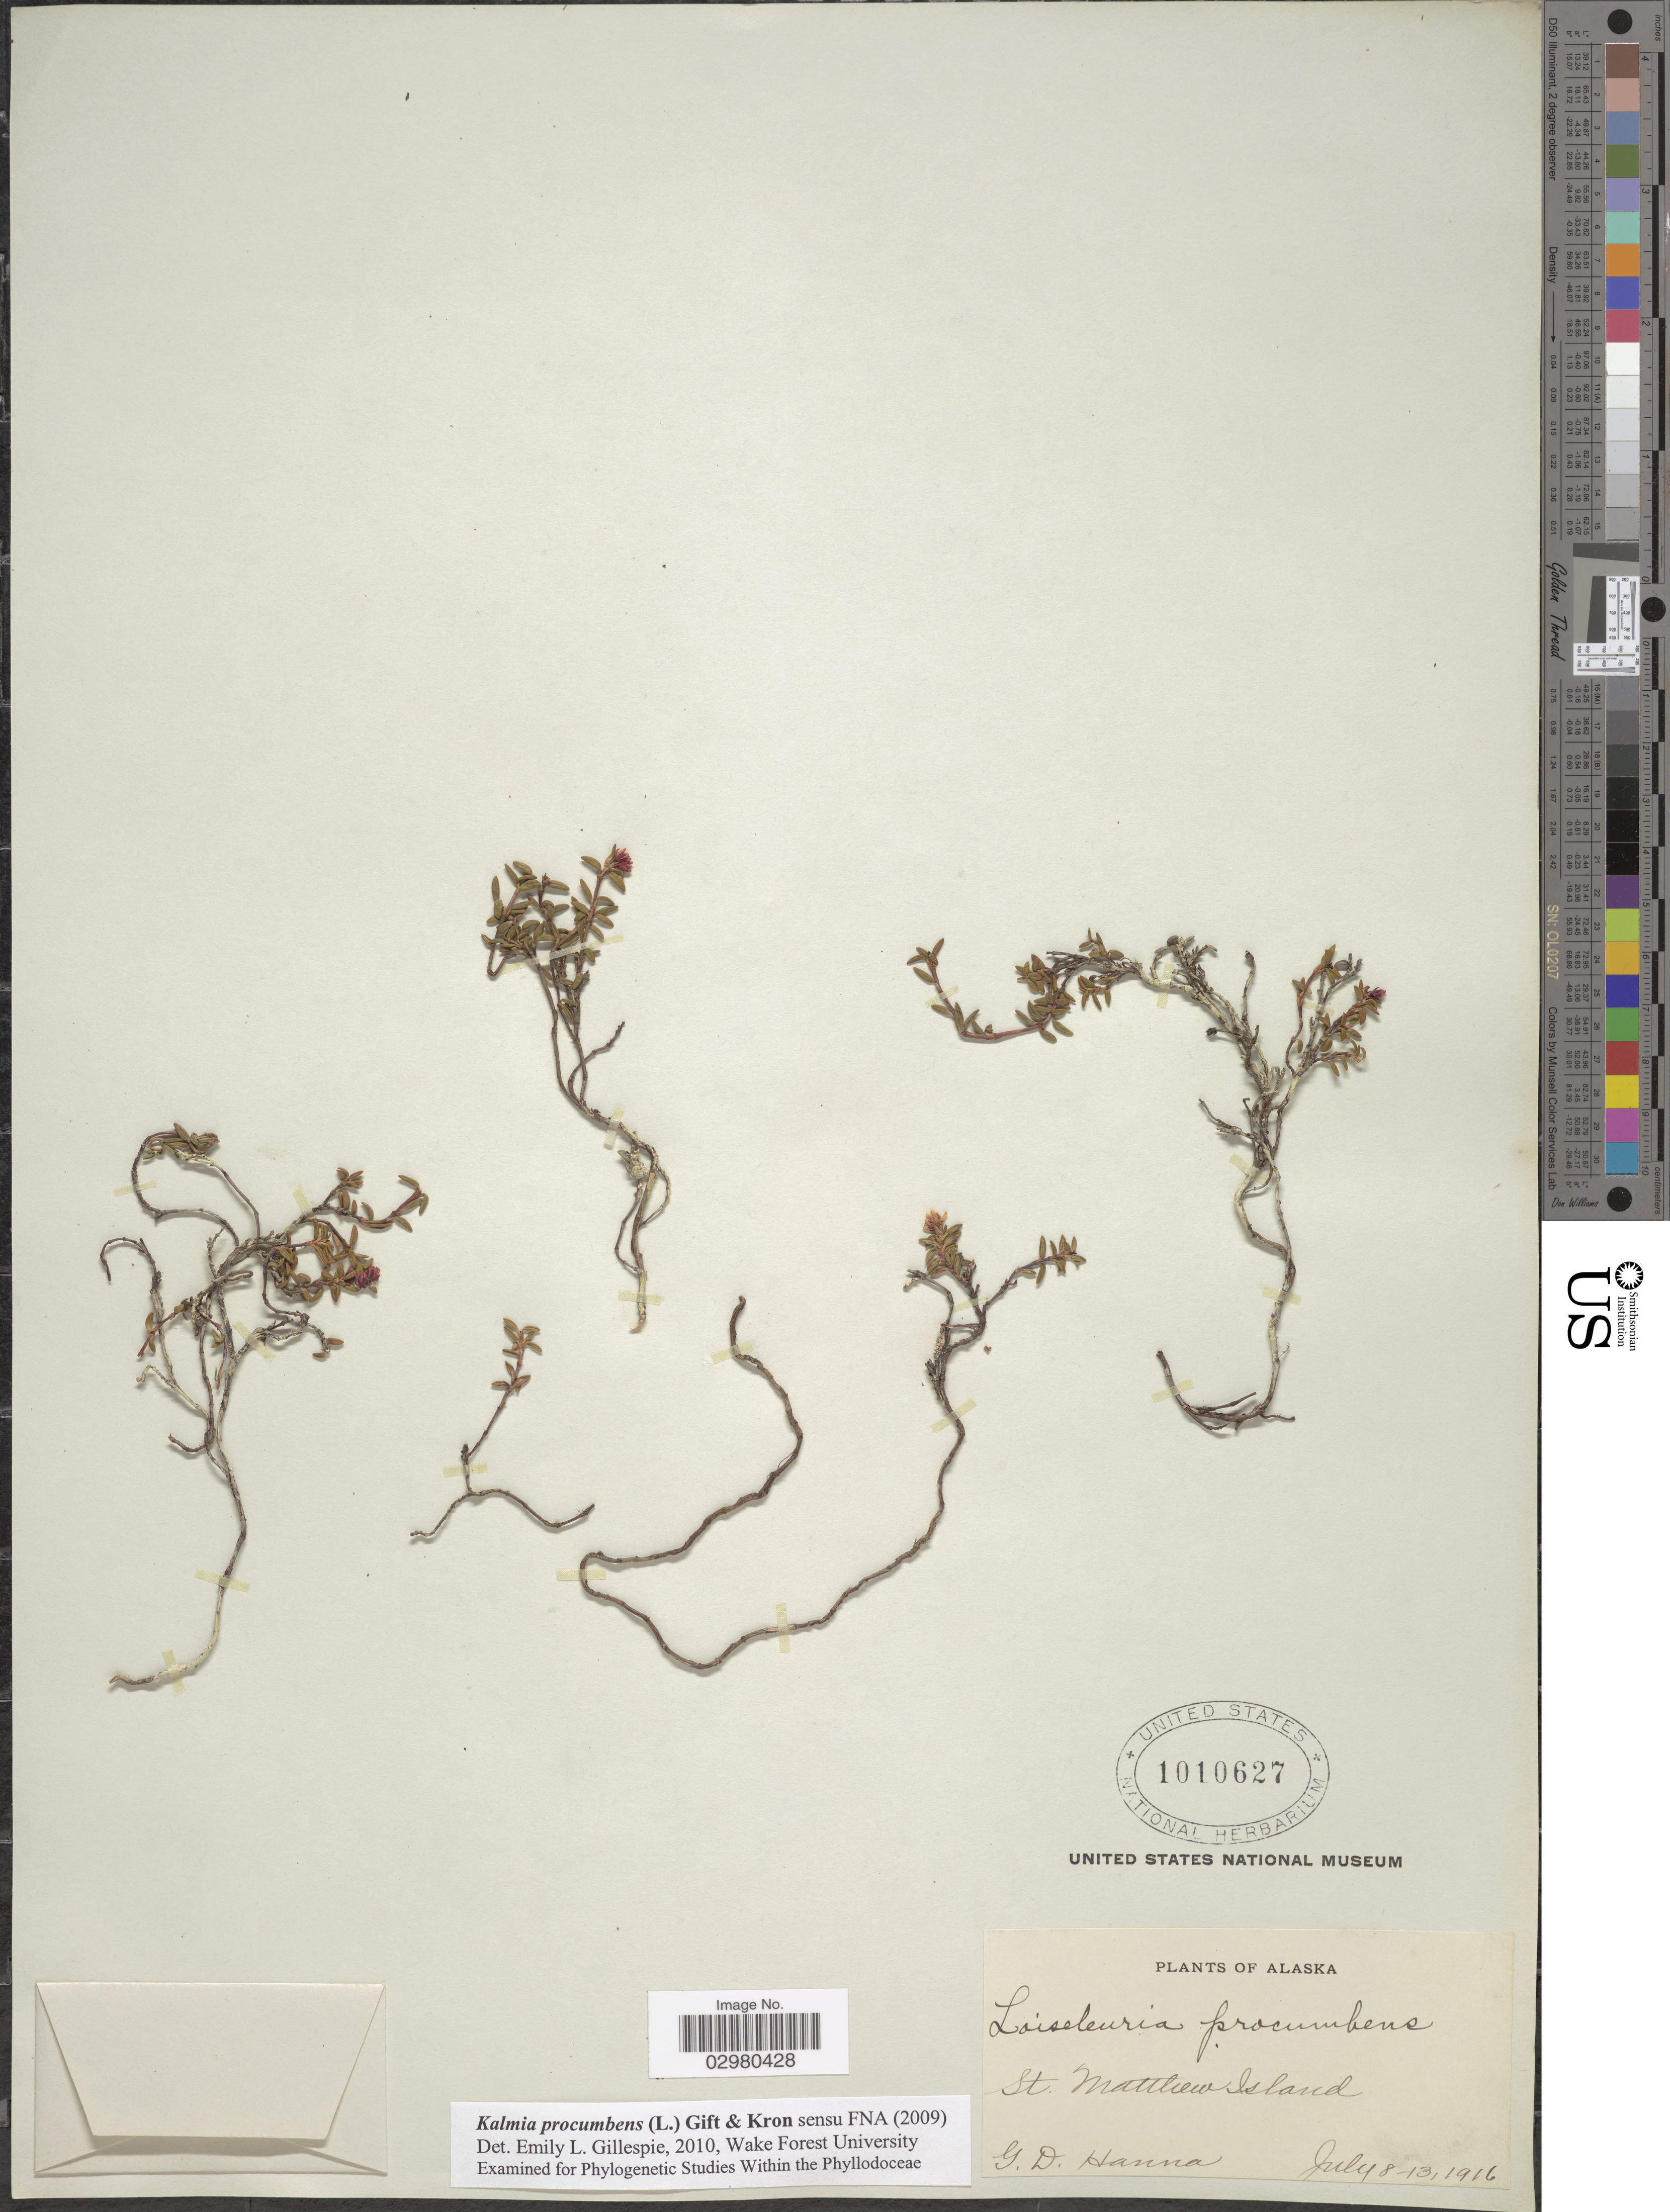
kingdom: Plantae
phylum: Tracheophyta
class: Magnoliopsida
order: Ericales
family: Ericaceae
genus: Loiseleuria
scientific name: Loiseleuria procumbens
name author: (L.) Desv.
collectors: G. D. Hanna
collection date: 1916-07-08/1916-07-13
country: United States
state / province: Alaska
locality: St. Matthew Island.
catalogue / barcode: US 1010627